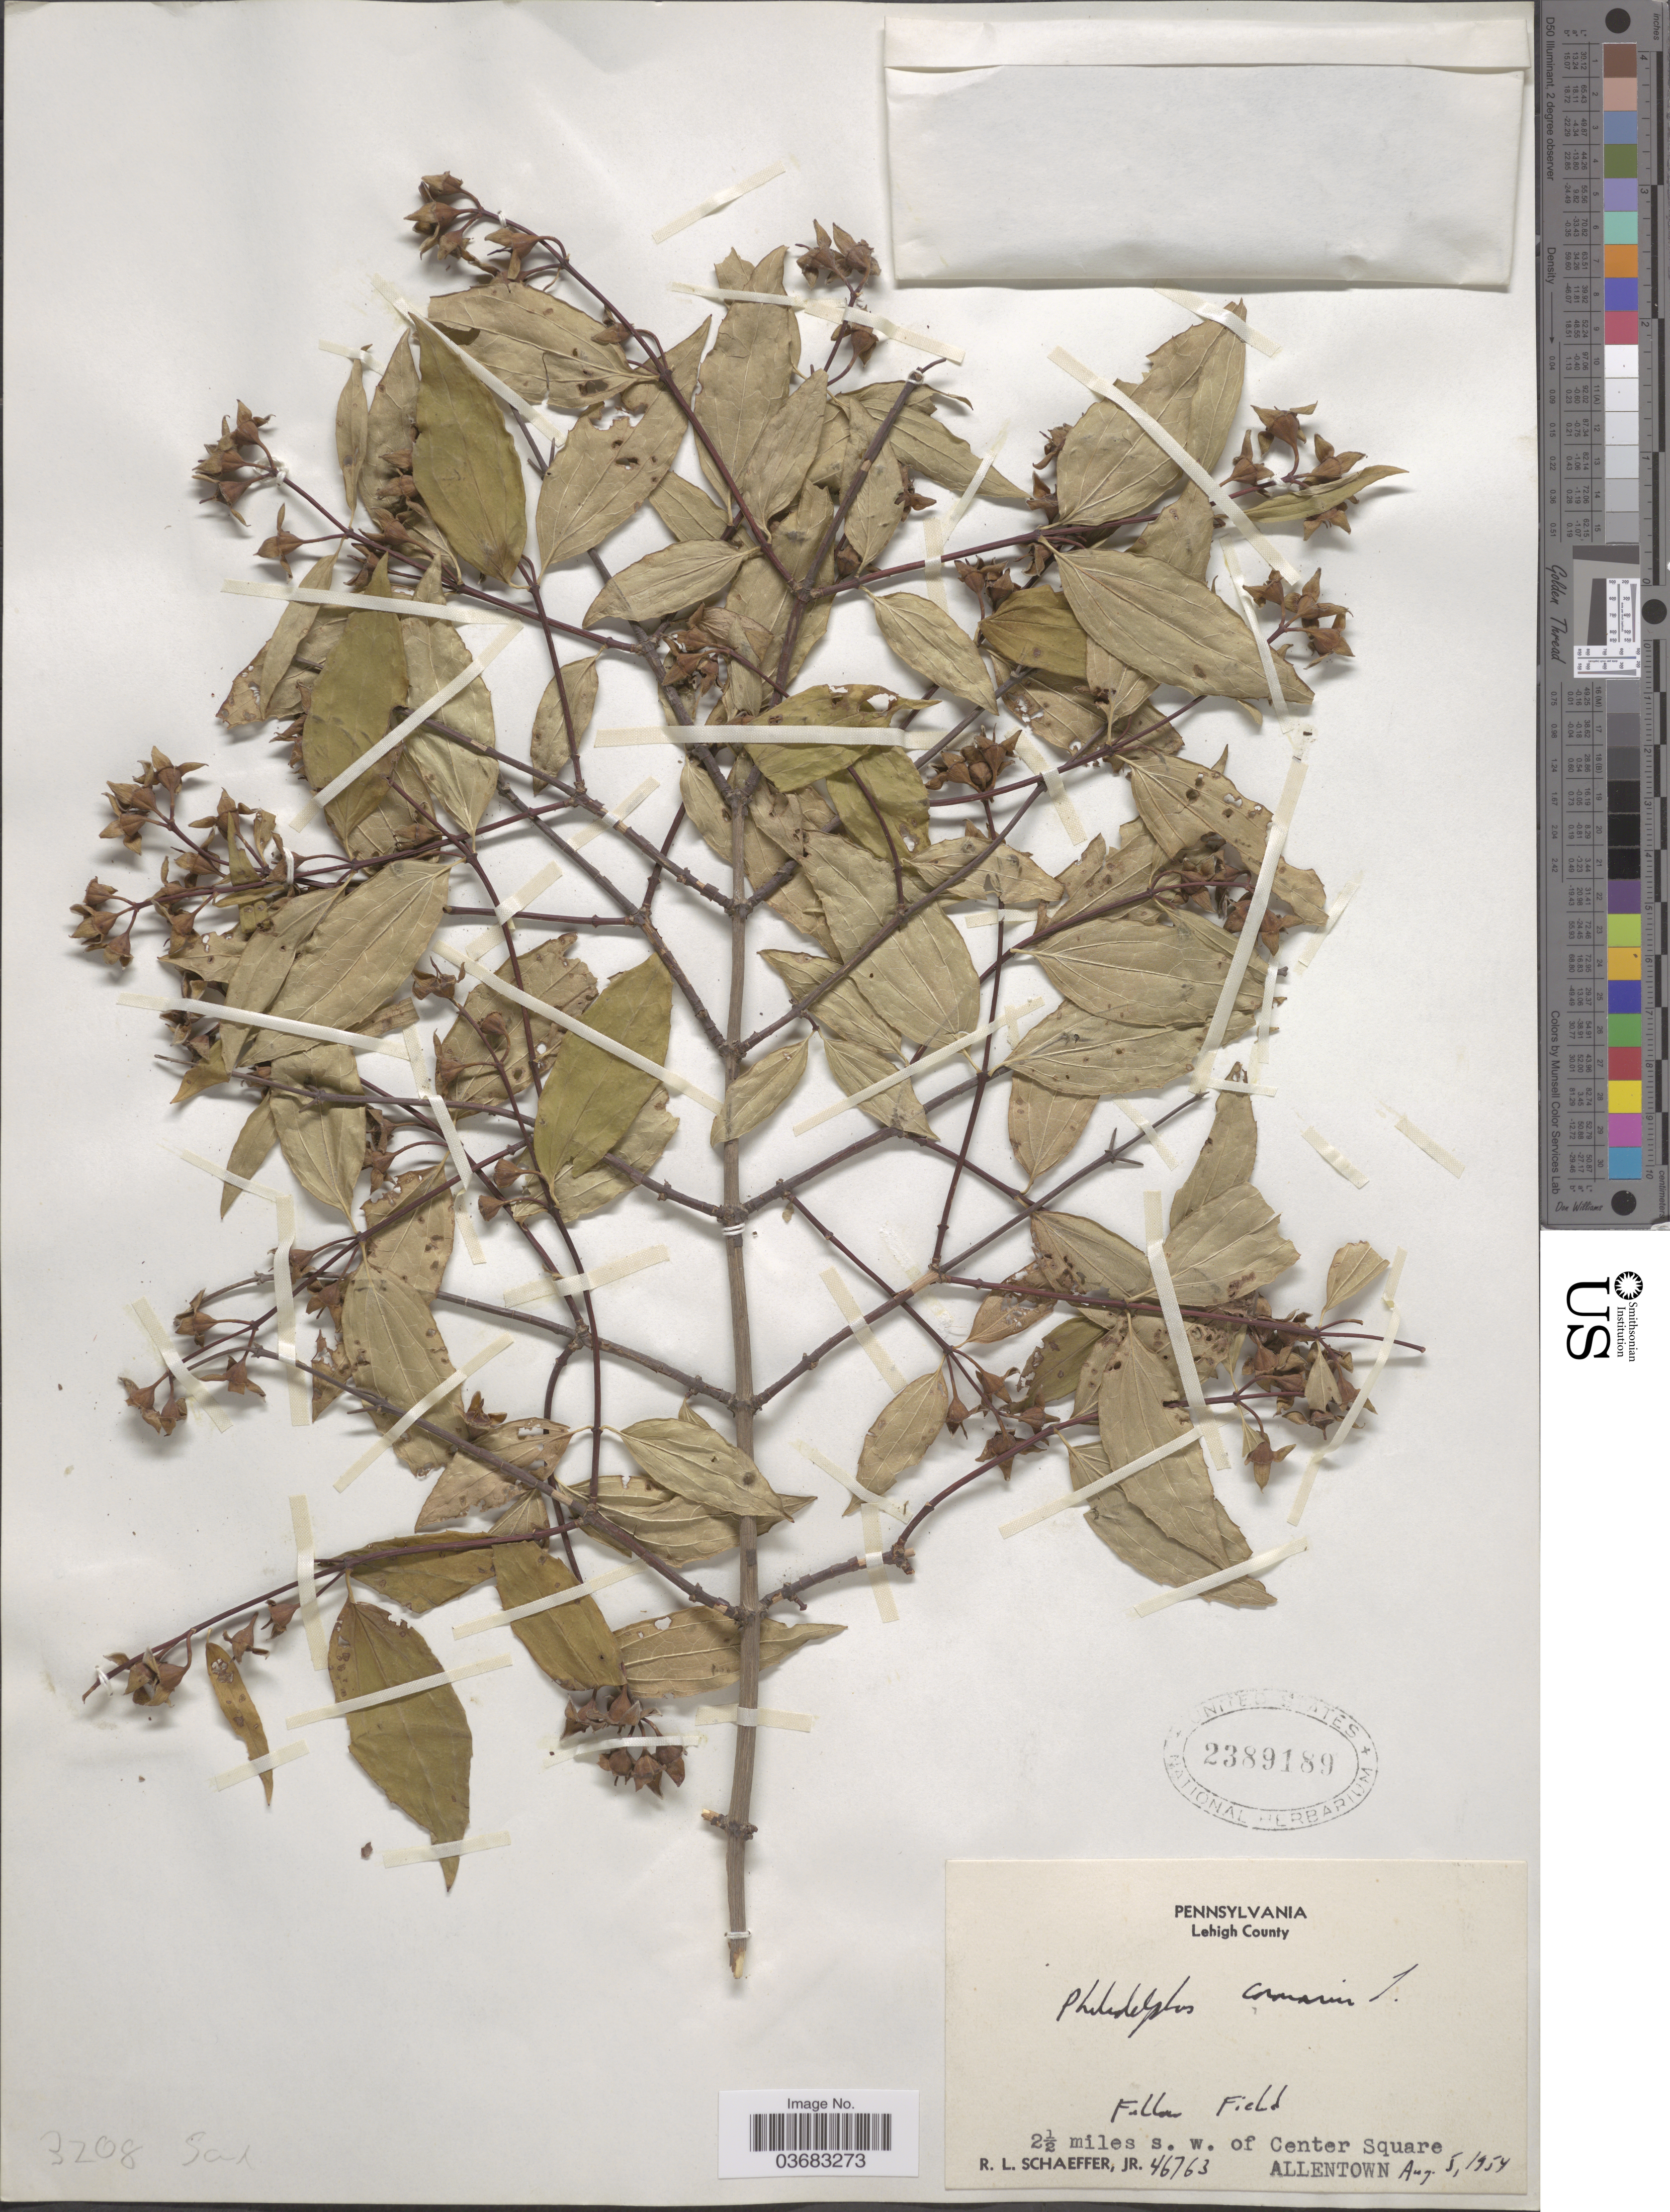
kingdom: Plantae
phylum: Tracheophyta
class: Magnoliopsida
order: Cornales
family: Hydrangeaceae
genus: Philadelphus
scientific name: Philadelphus sp.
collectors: R. L. Schaeffer Jr.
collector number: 46763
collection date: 1954-08-05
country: United States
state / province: Pennsylvania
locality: Lehigh County. Fallow Field. 2½ miles s.w. of Center Square. Allentown.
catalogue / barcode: US 2389189